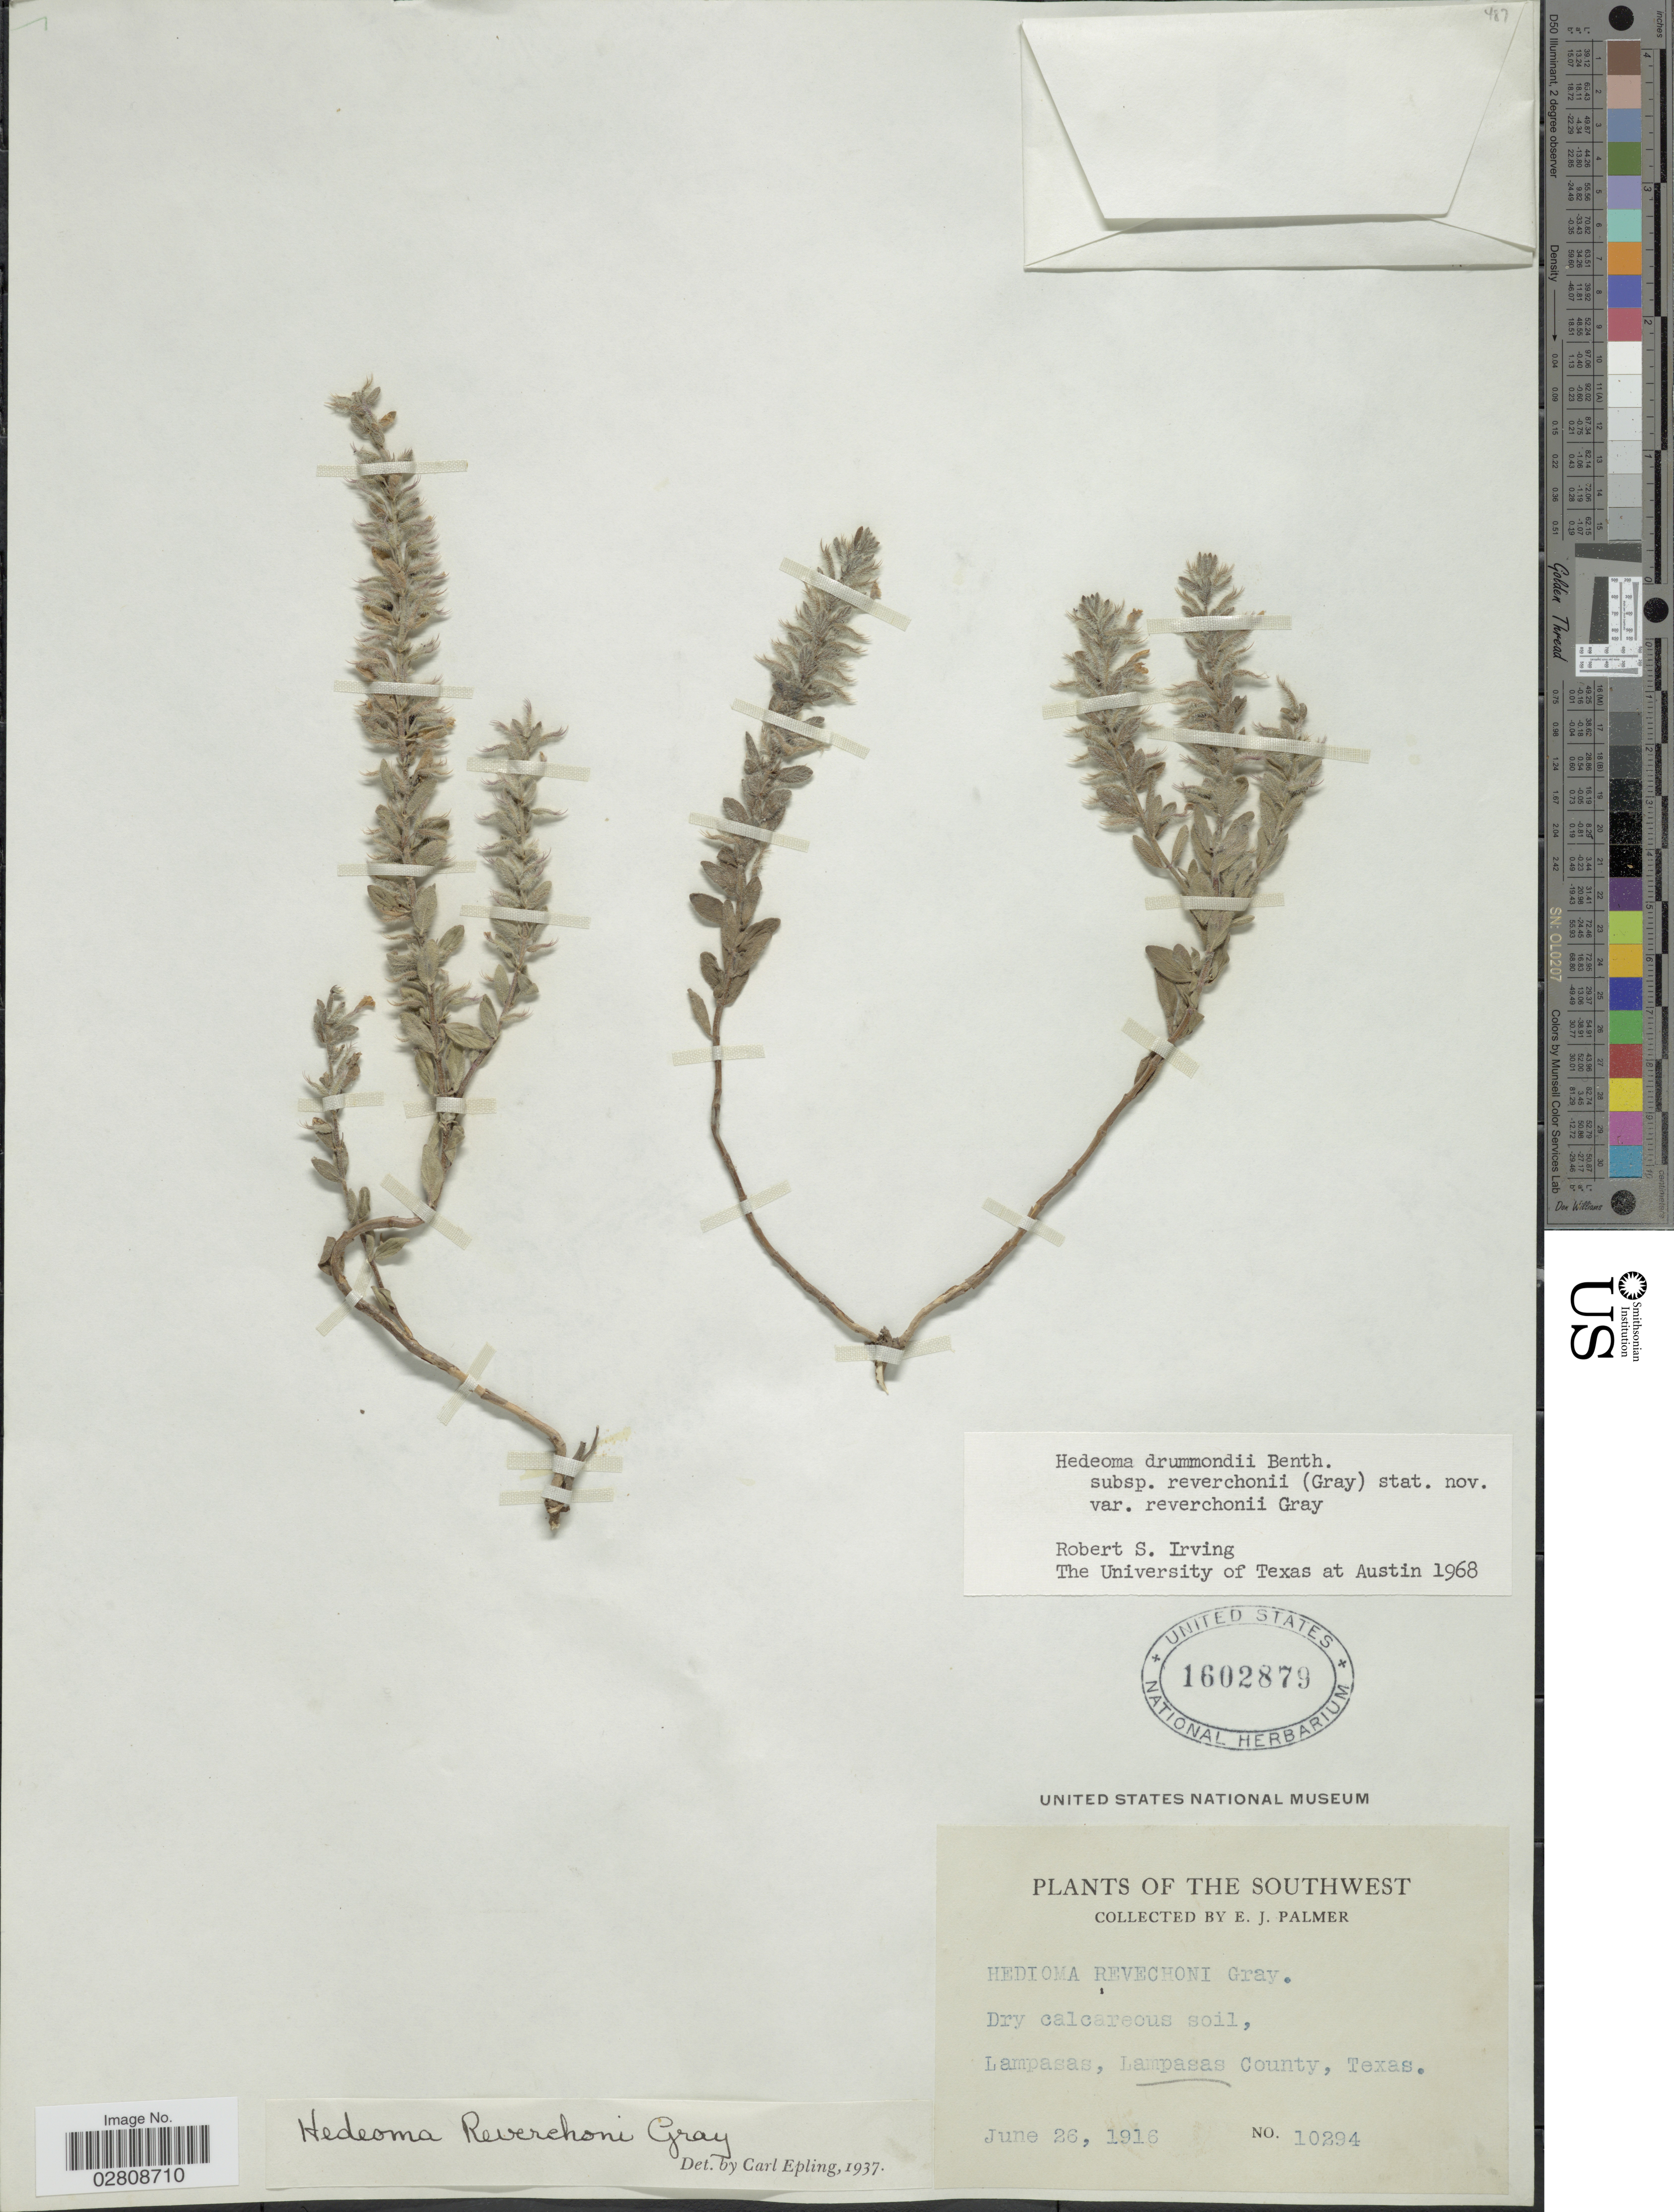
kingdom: Plantae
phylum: Tracheophyta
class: Magnoliopsida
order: Lamiales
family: Lamiaceae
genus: Hedeoma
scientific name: Hedeoma drummondii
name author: Benth.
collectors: E. J. Palmer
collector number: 10294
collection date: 1916-06-26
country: United States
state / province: Texas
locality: Southwest. Lampasas, Lampasas County.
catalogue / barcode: US 1602879